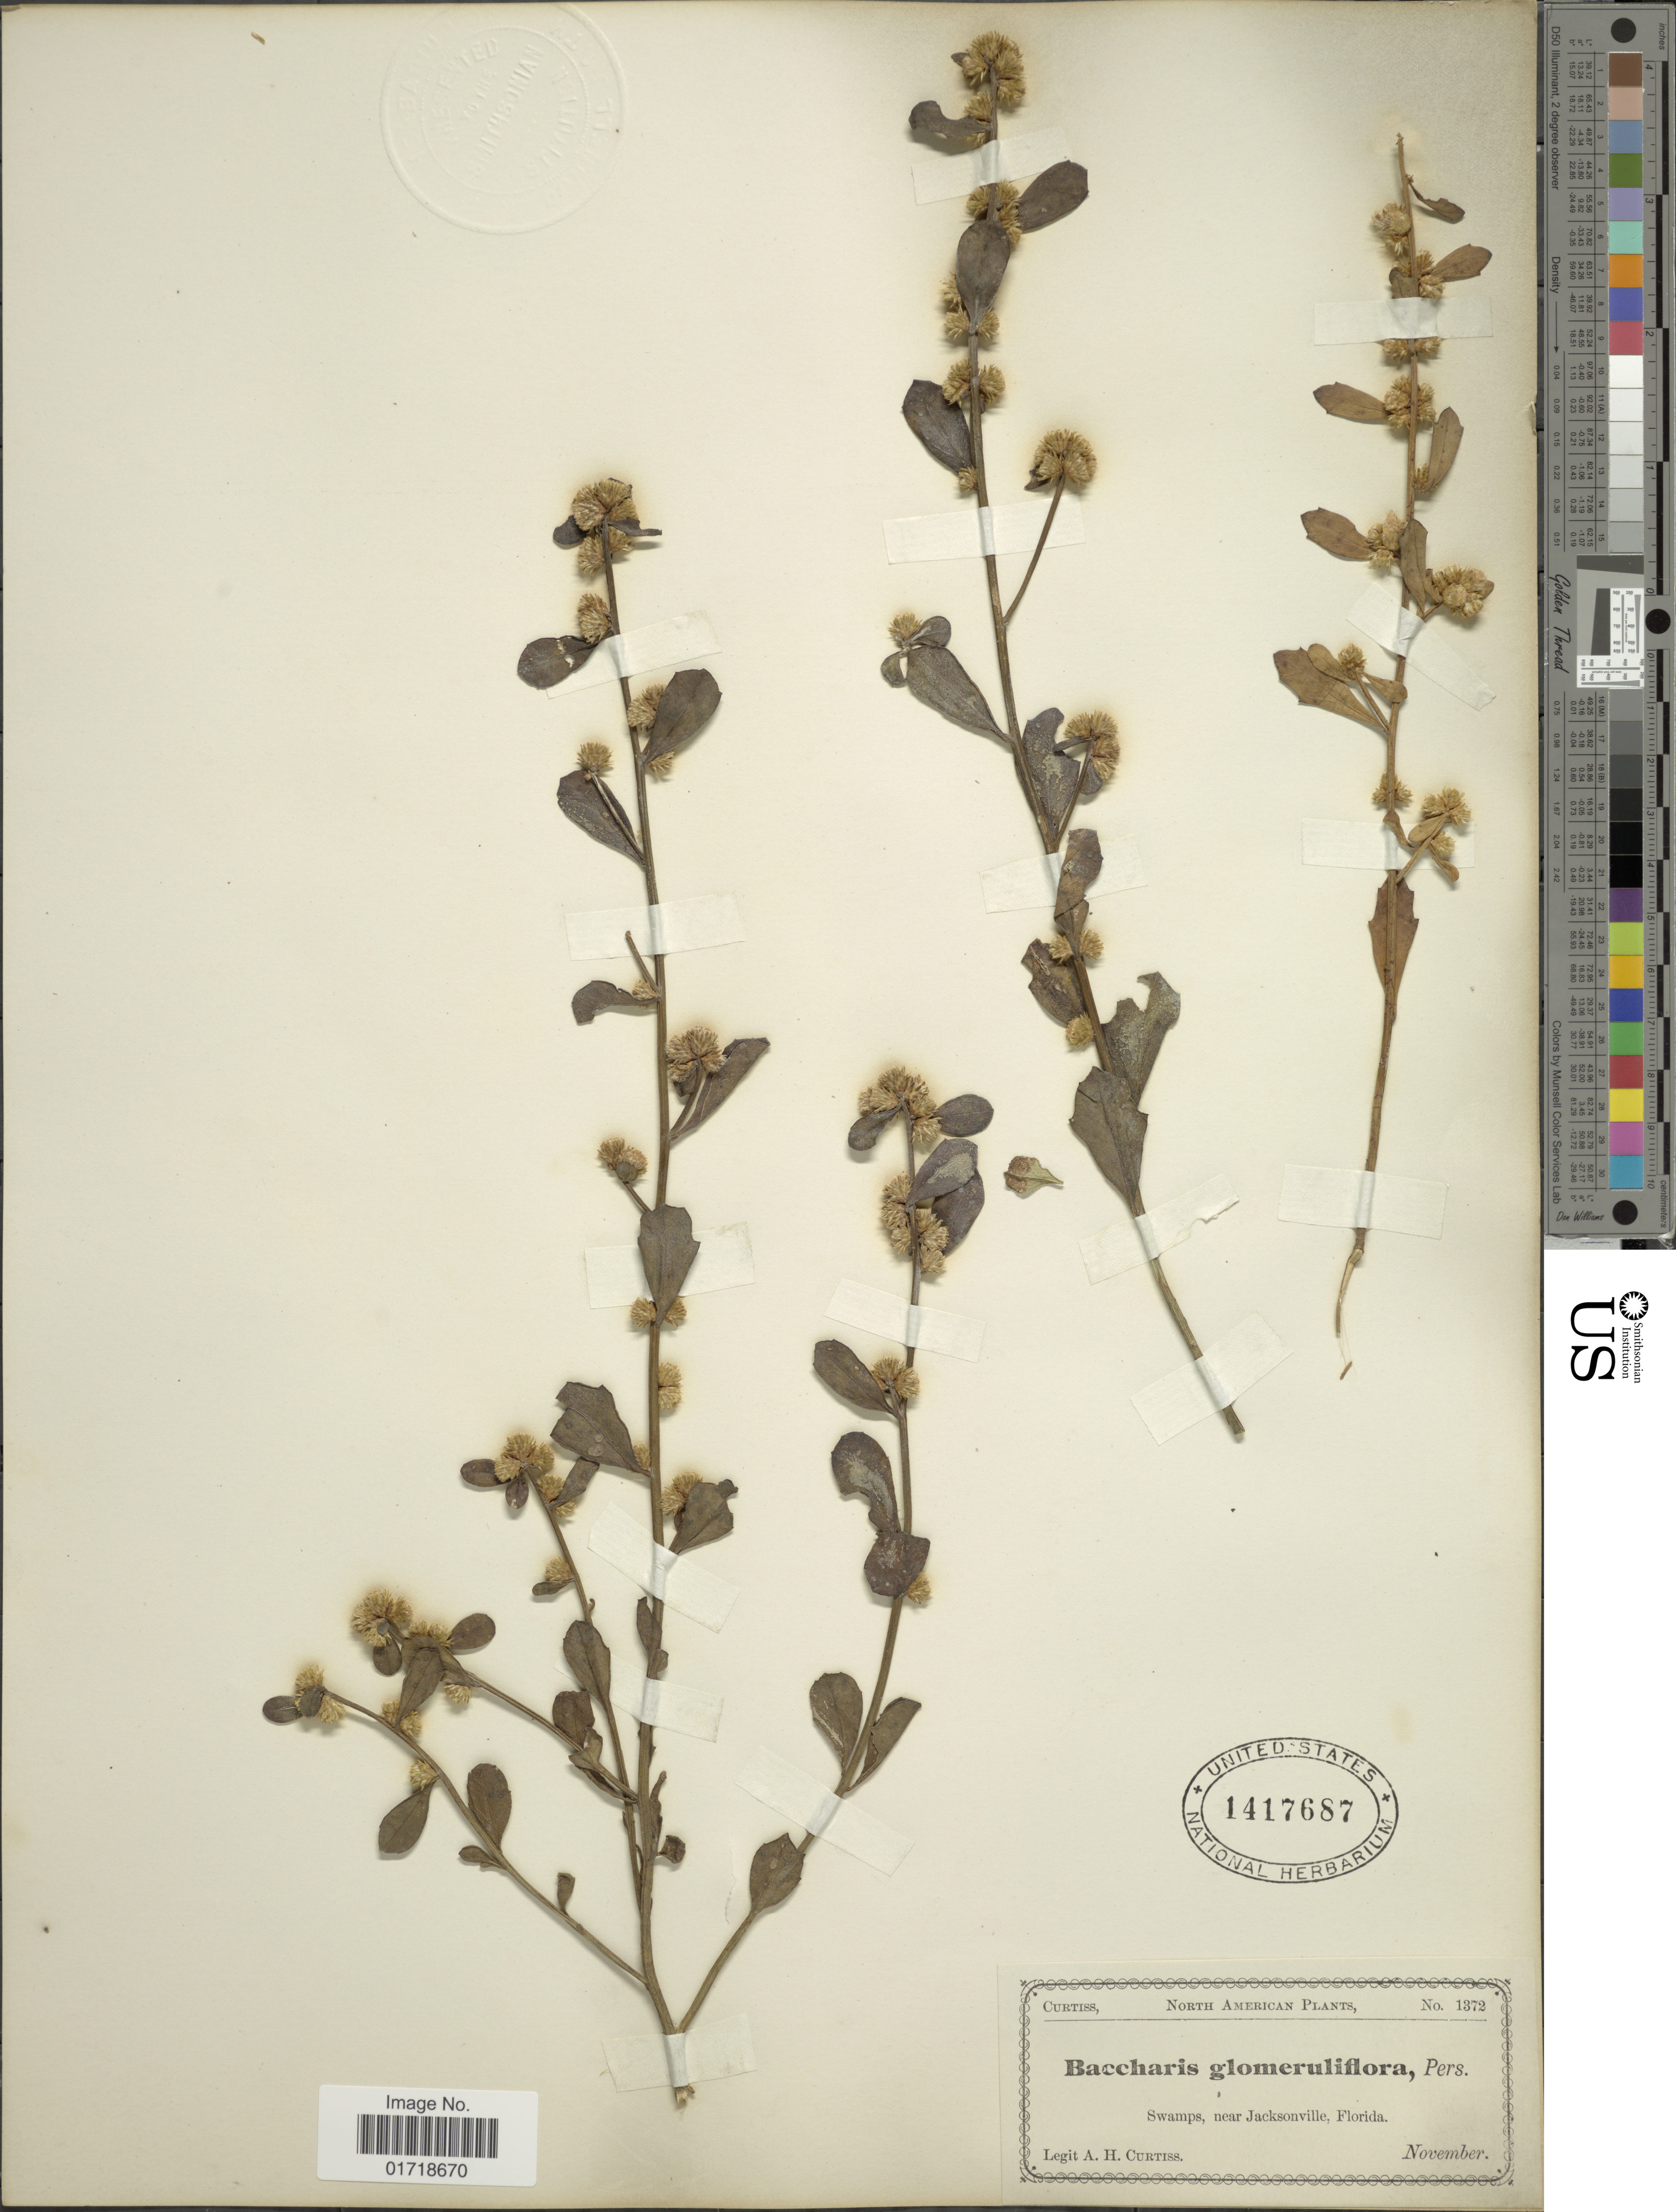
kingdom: Plantae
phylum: Tracheophyta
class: Magnoliopsida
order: Asterales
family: Asteraceae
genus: Baccharis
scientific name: Baccharis glomeruliflora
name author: Pers.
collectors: A. H. Curtiss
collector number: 1372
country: United States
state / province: Florida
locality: Swamps, near Jacksonville.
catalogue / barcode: US 1417687